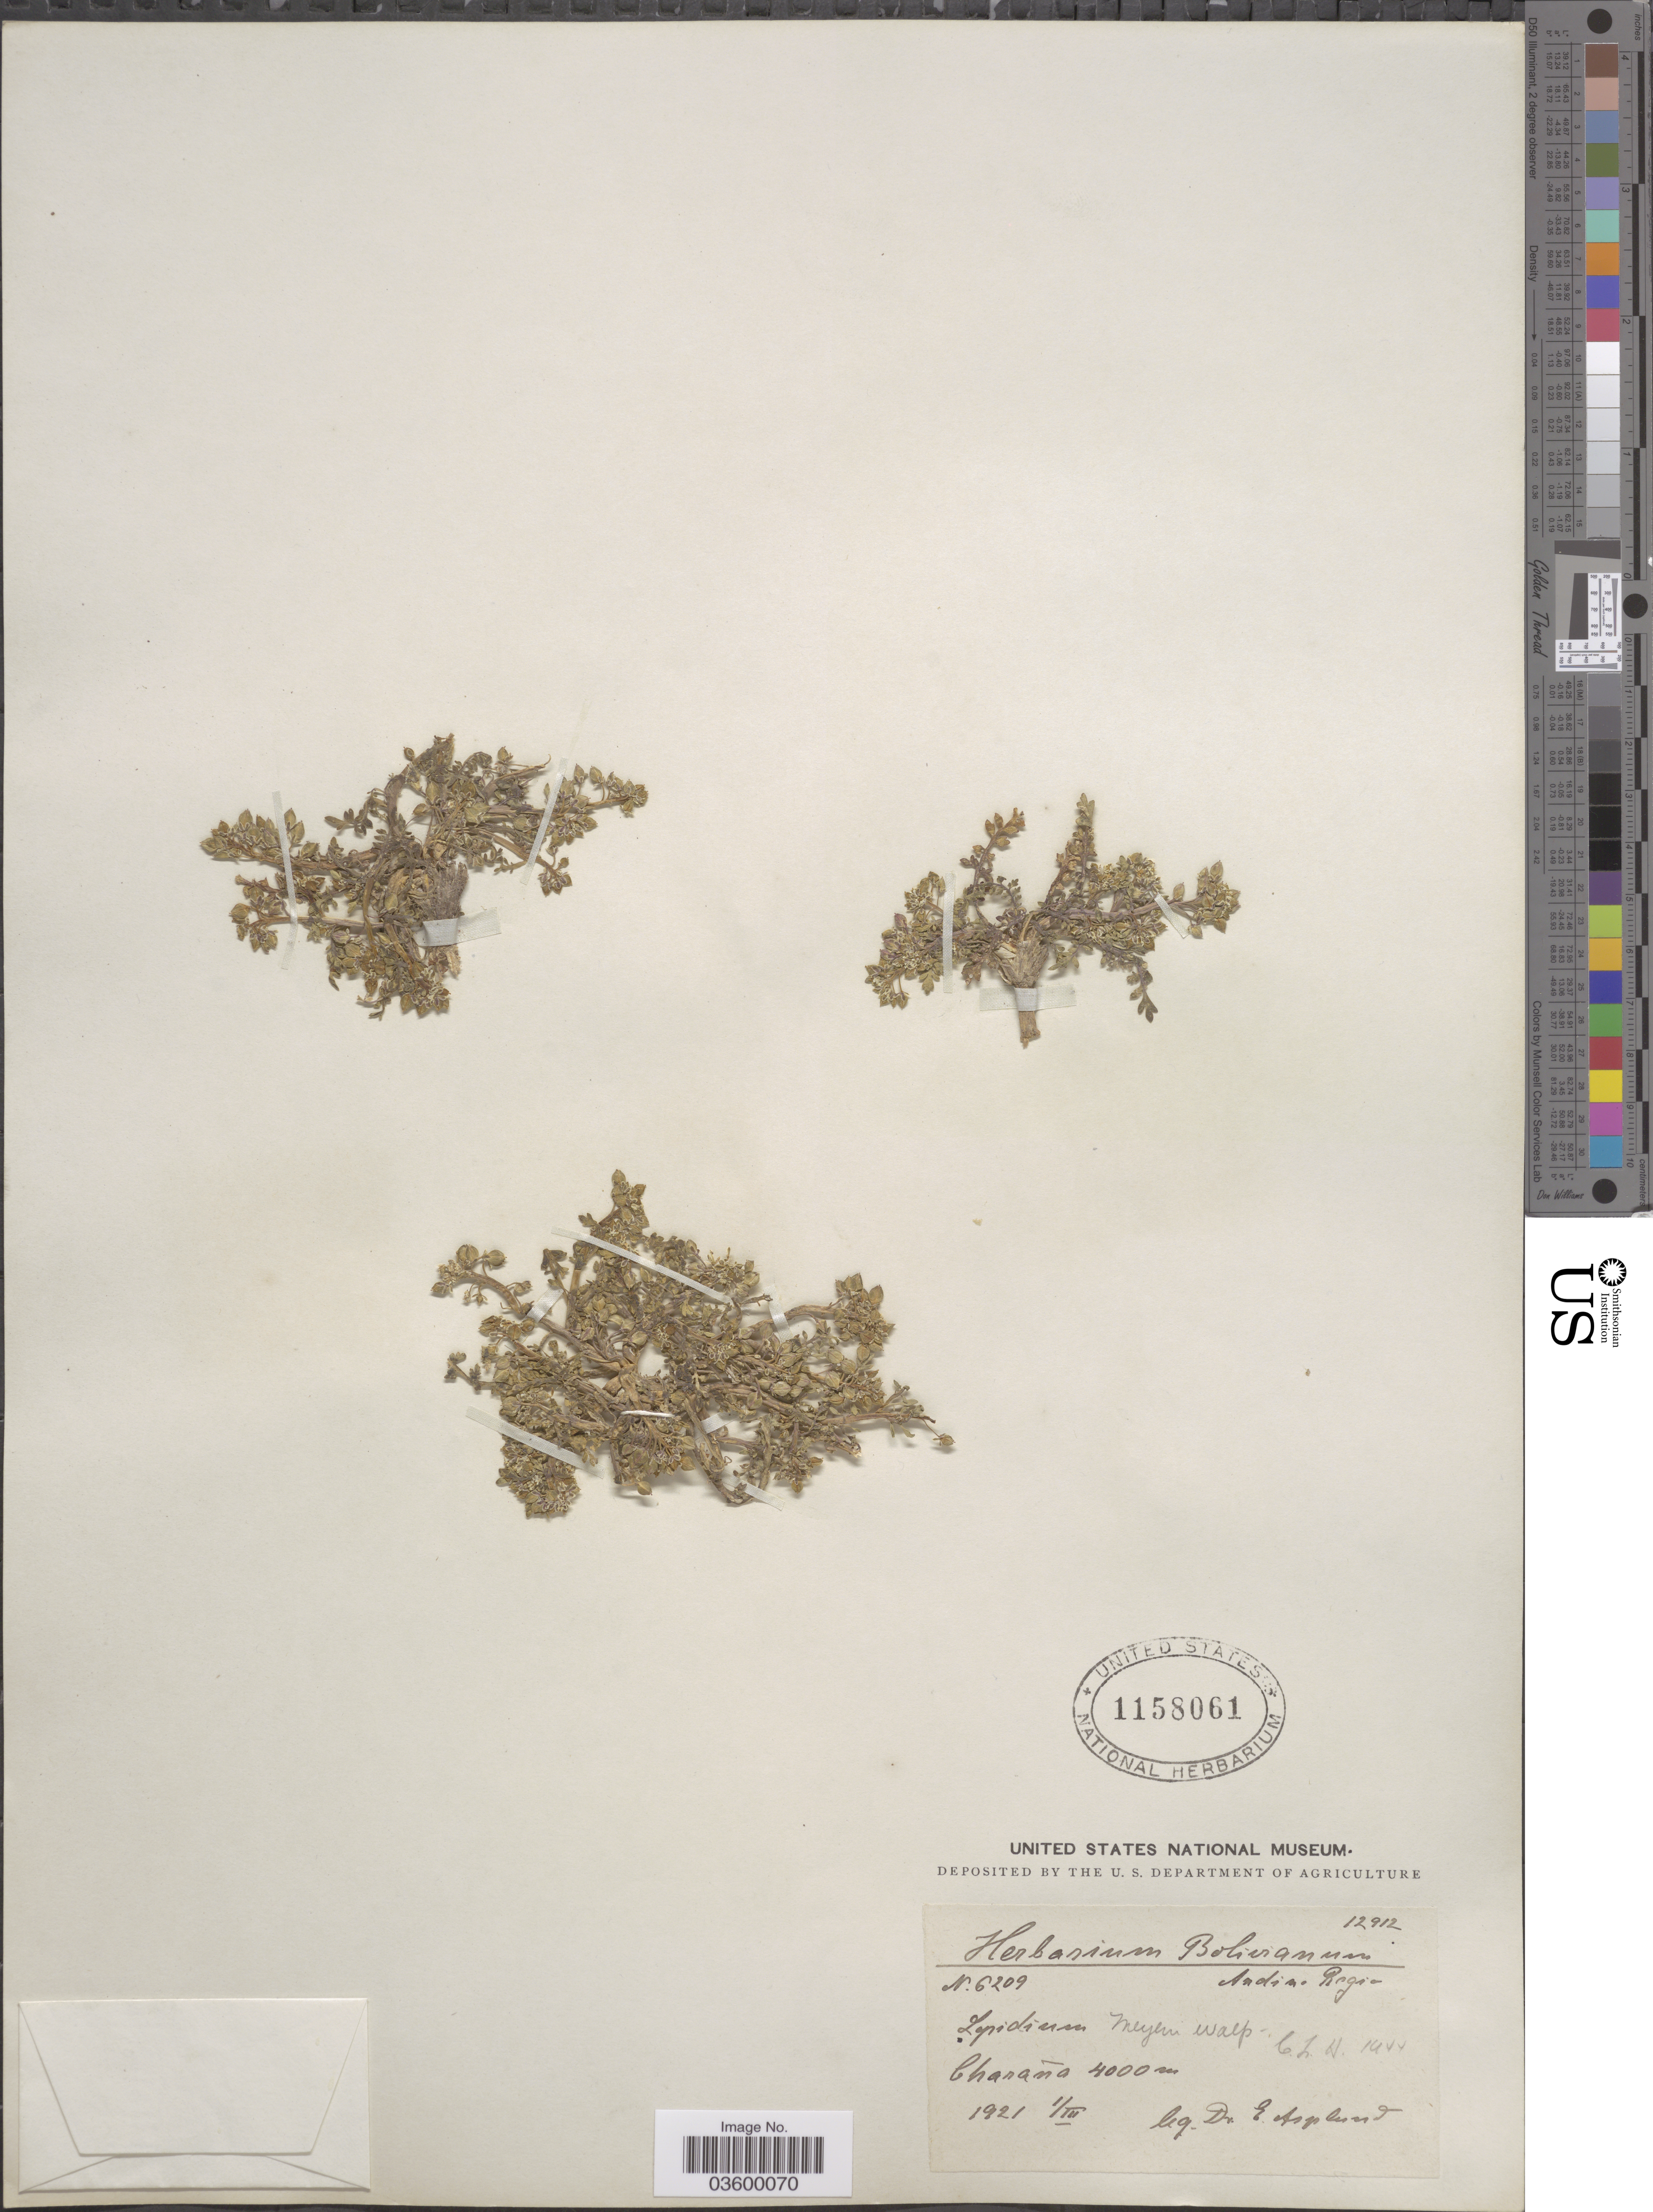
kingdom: Plantae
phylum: Tracheophyta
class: Magnoliopsida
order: Brassicales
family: Brassicaceae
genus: Lepidium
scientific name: Lepidium meyenii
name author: Walp.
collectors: E. Asplund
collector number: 12912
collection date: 1921-03-01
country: Bolivia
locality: Andina Region. Charaña.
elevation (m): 1219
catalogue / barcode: US 1158061